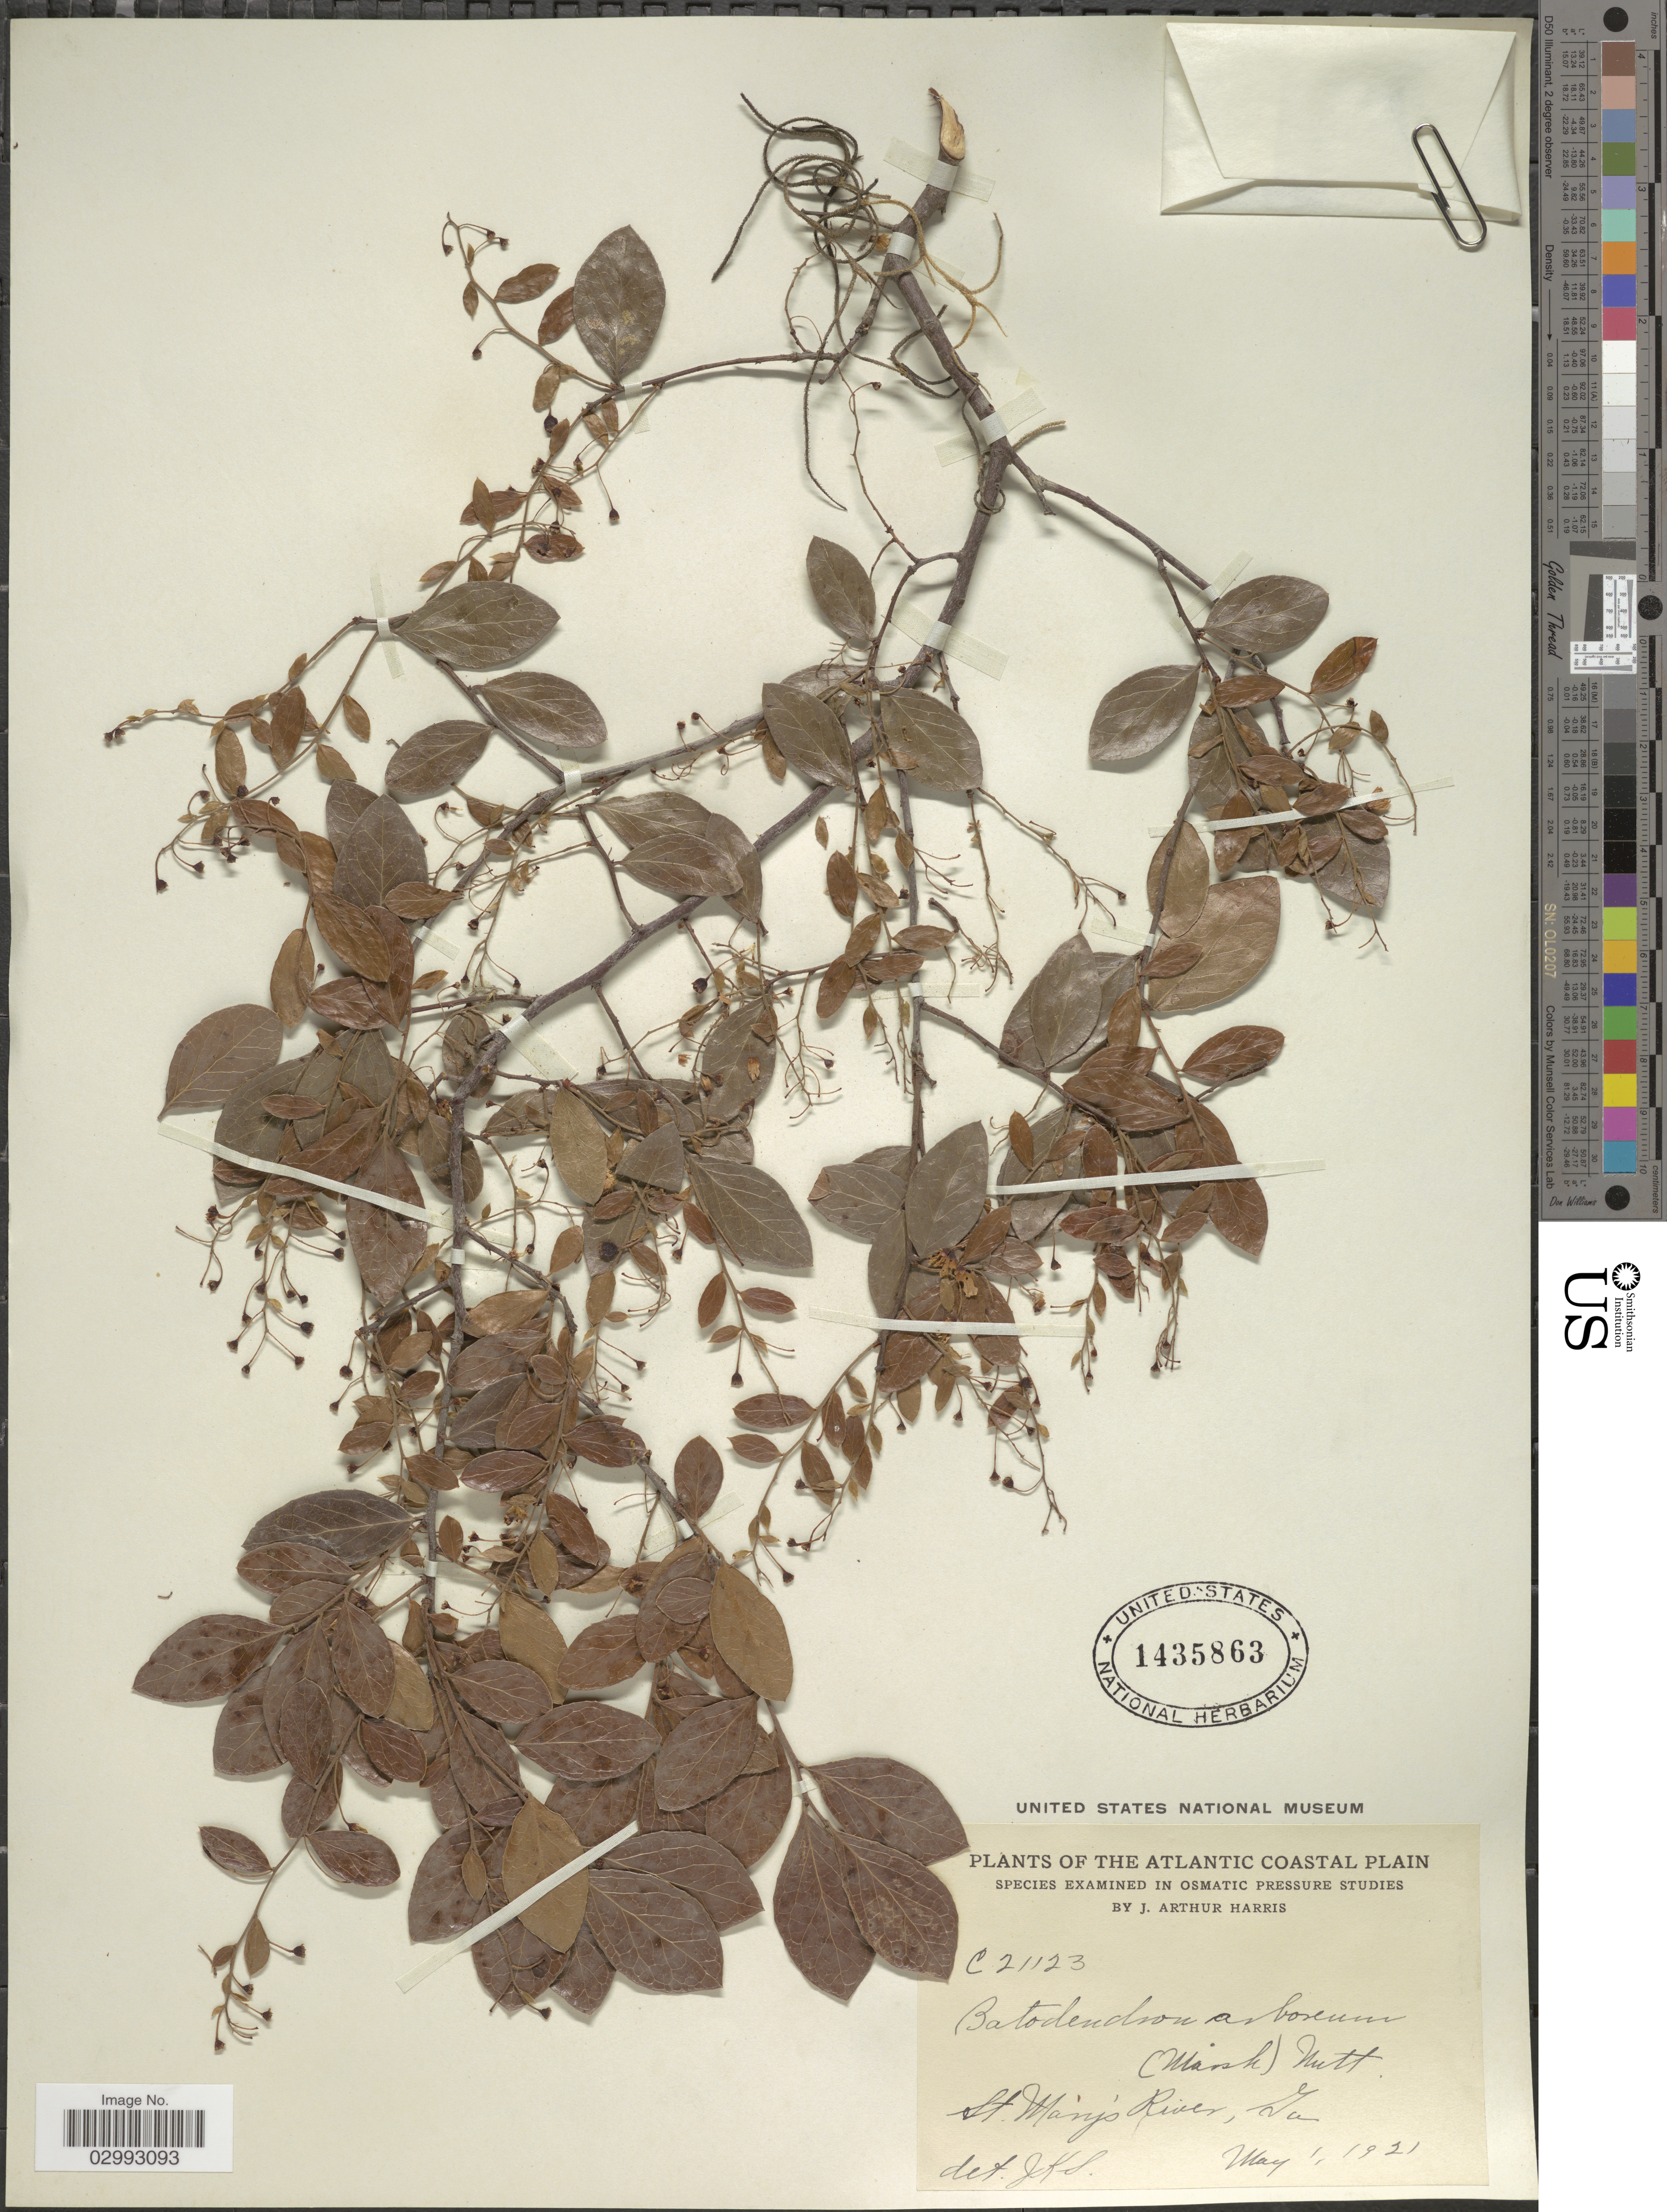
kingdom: Plantae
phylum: Tracheophyta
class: Magnoliopsida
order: Ericales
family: Ericaceae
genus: Batodendron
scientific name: Batodendron arboreum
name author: Nutt.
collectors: J. A. Harris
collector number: C21123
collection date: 1921-05-01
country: United States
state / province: Georgia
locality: Atlantic Coastal Plain. St. Mary's River, Ga.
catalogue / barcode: US 1435863